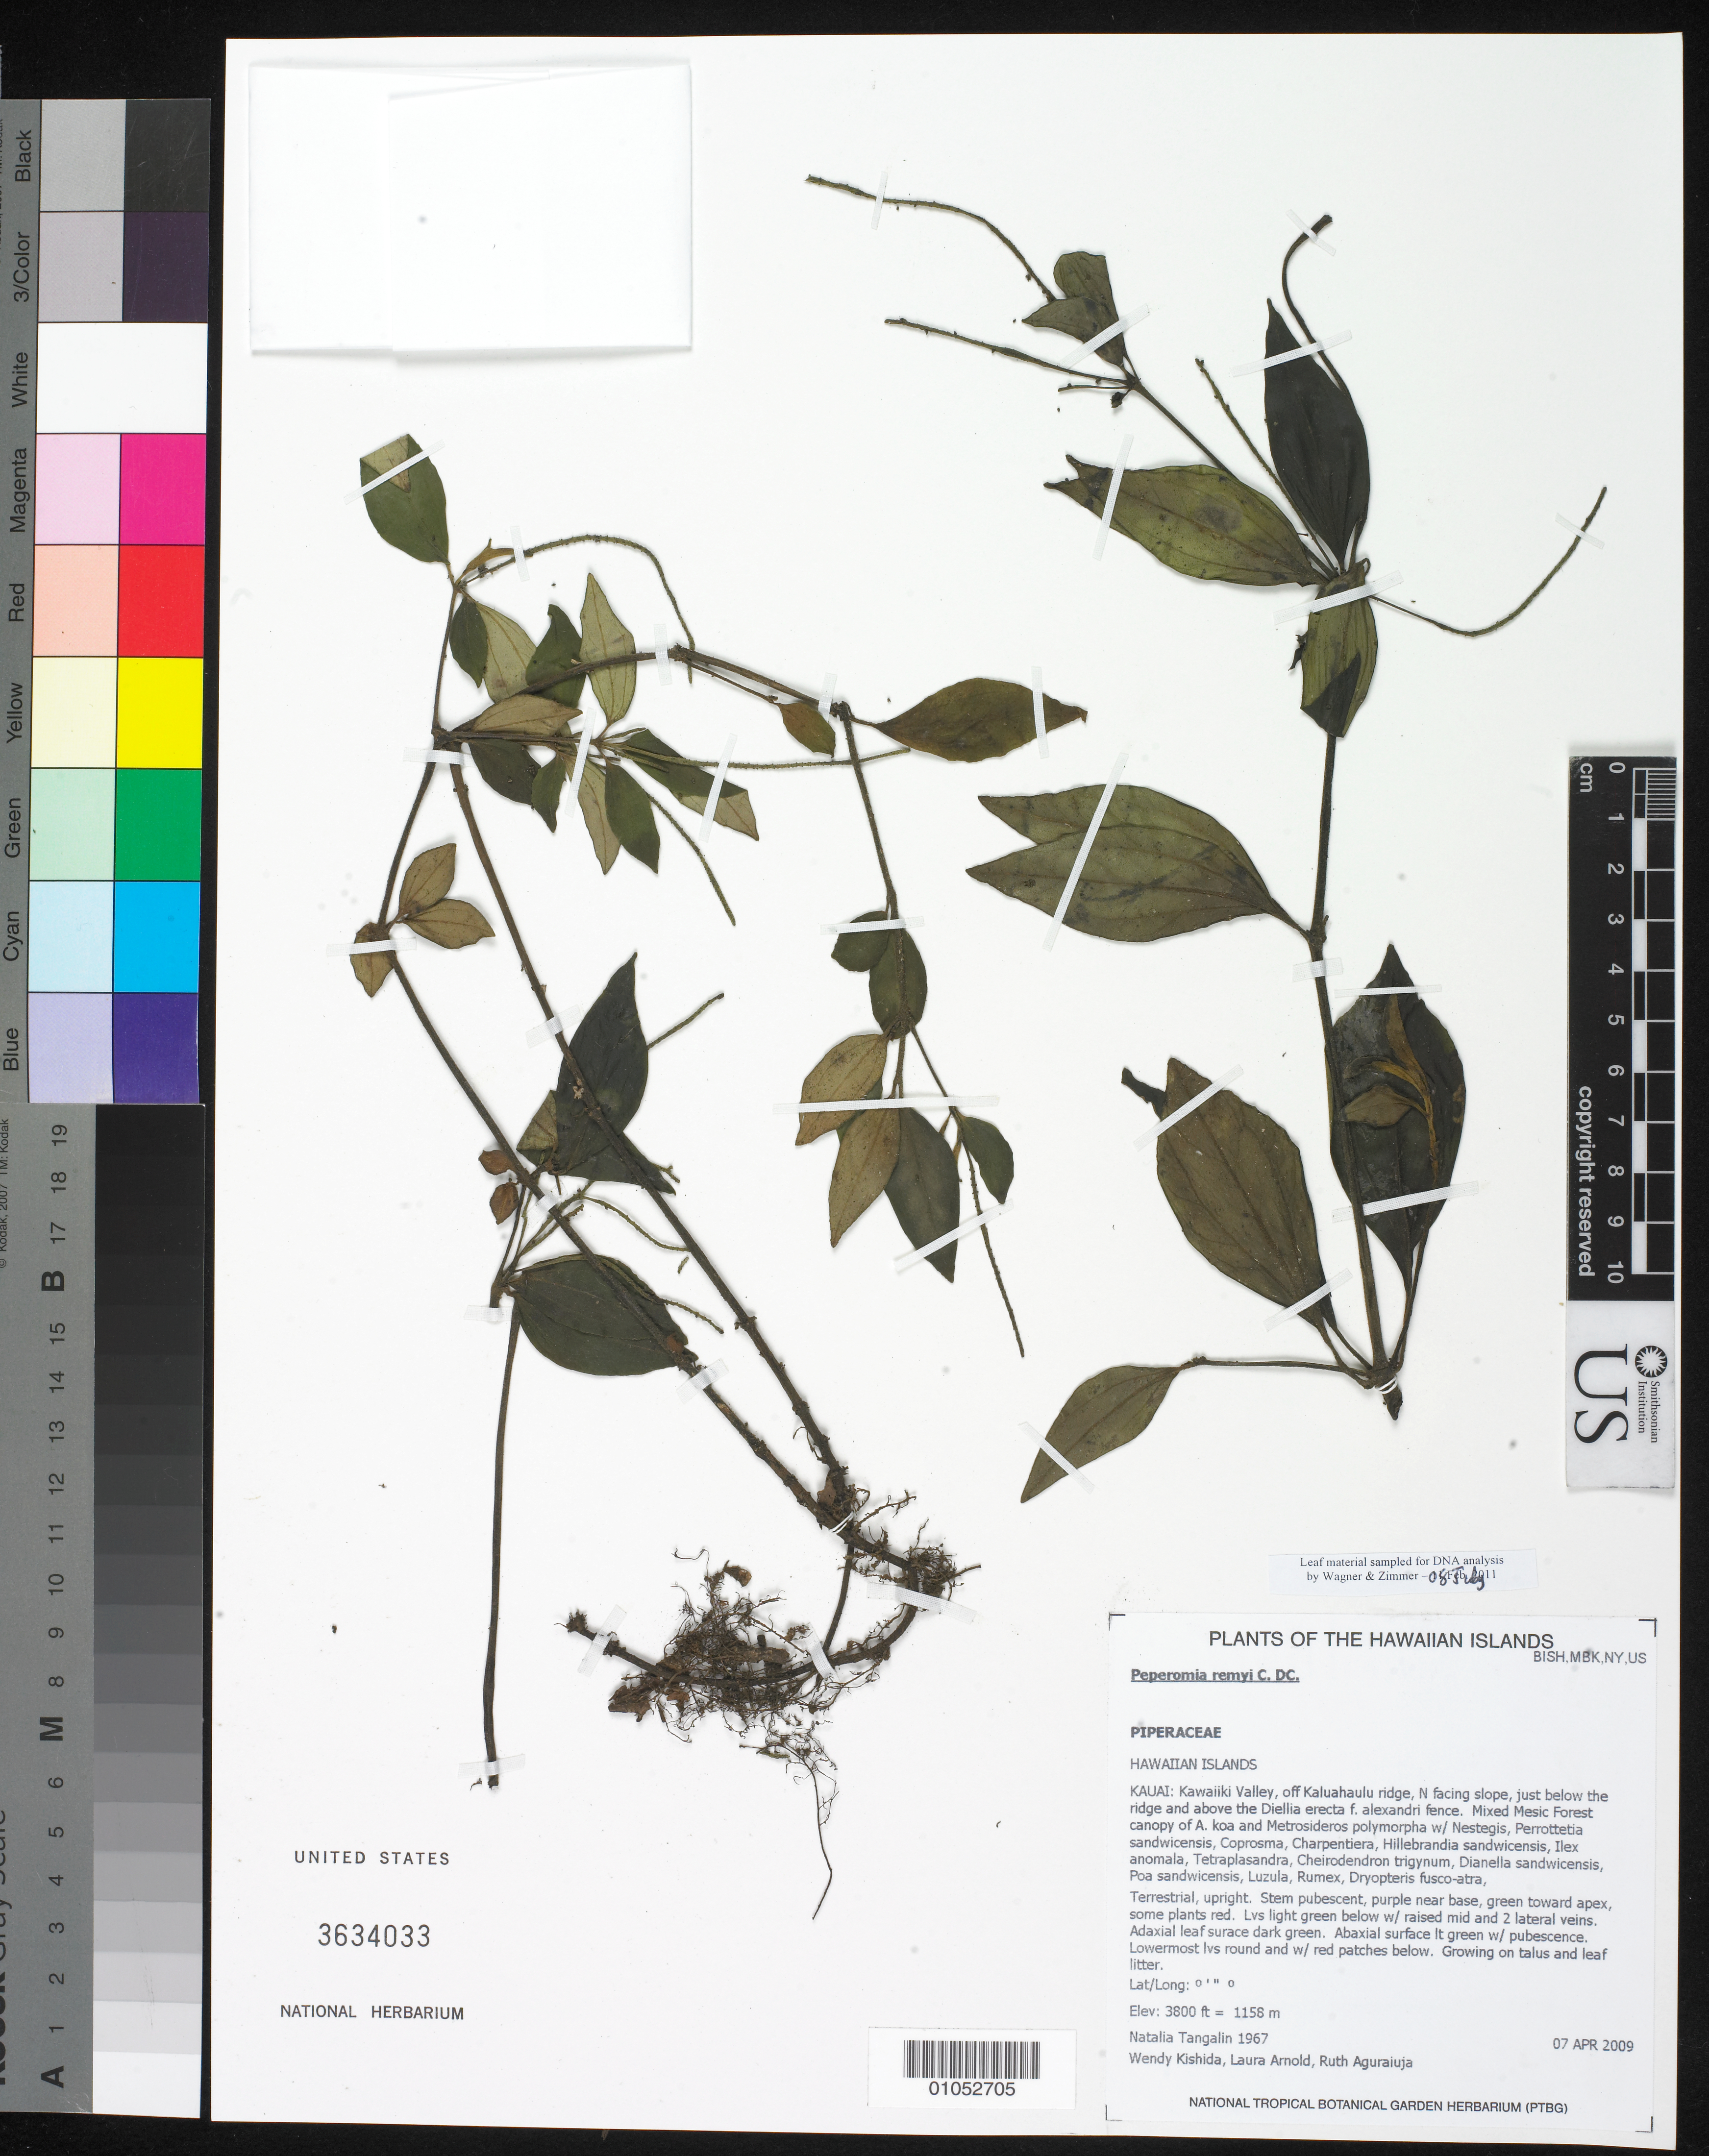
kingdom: Plantae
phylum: Tracheophyta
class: Magnoliopsida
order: Piperales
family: Piperaceae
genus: Peperomia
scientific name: Peperomia remyi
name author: C. DC.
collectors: N. Tangalin, W. Kishida, L. Arnold & R. Aguraiuja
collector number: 1158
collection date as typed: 7 Apr 2009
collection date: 2009-04-07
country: United States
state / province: Hawaii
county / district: Kaui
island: Kaua'i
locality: Kawaiiki valley, off Kaluahaulu ridge, N facing slope, just below the ridge and above the Diellia erecta f. alexandri fence.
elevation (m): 1158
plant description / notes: Leaf material sampled for DNA analysis byt WEagner & Zimmer - 8 Jul 2011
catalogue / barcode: US 3634033